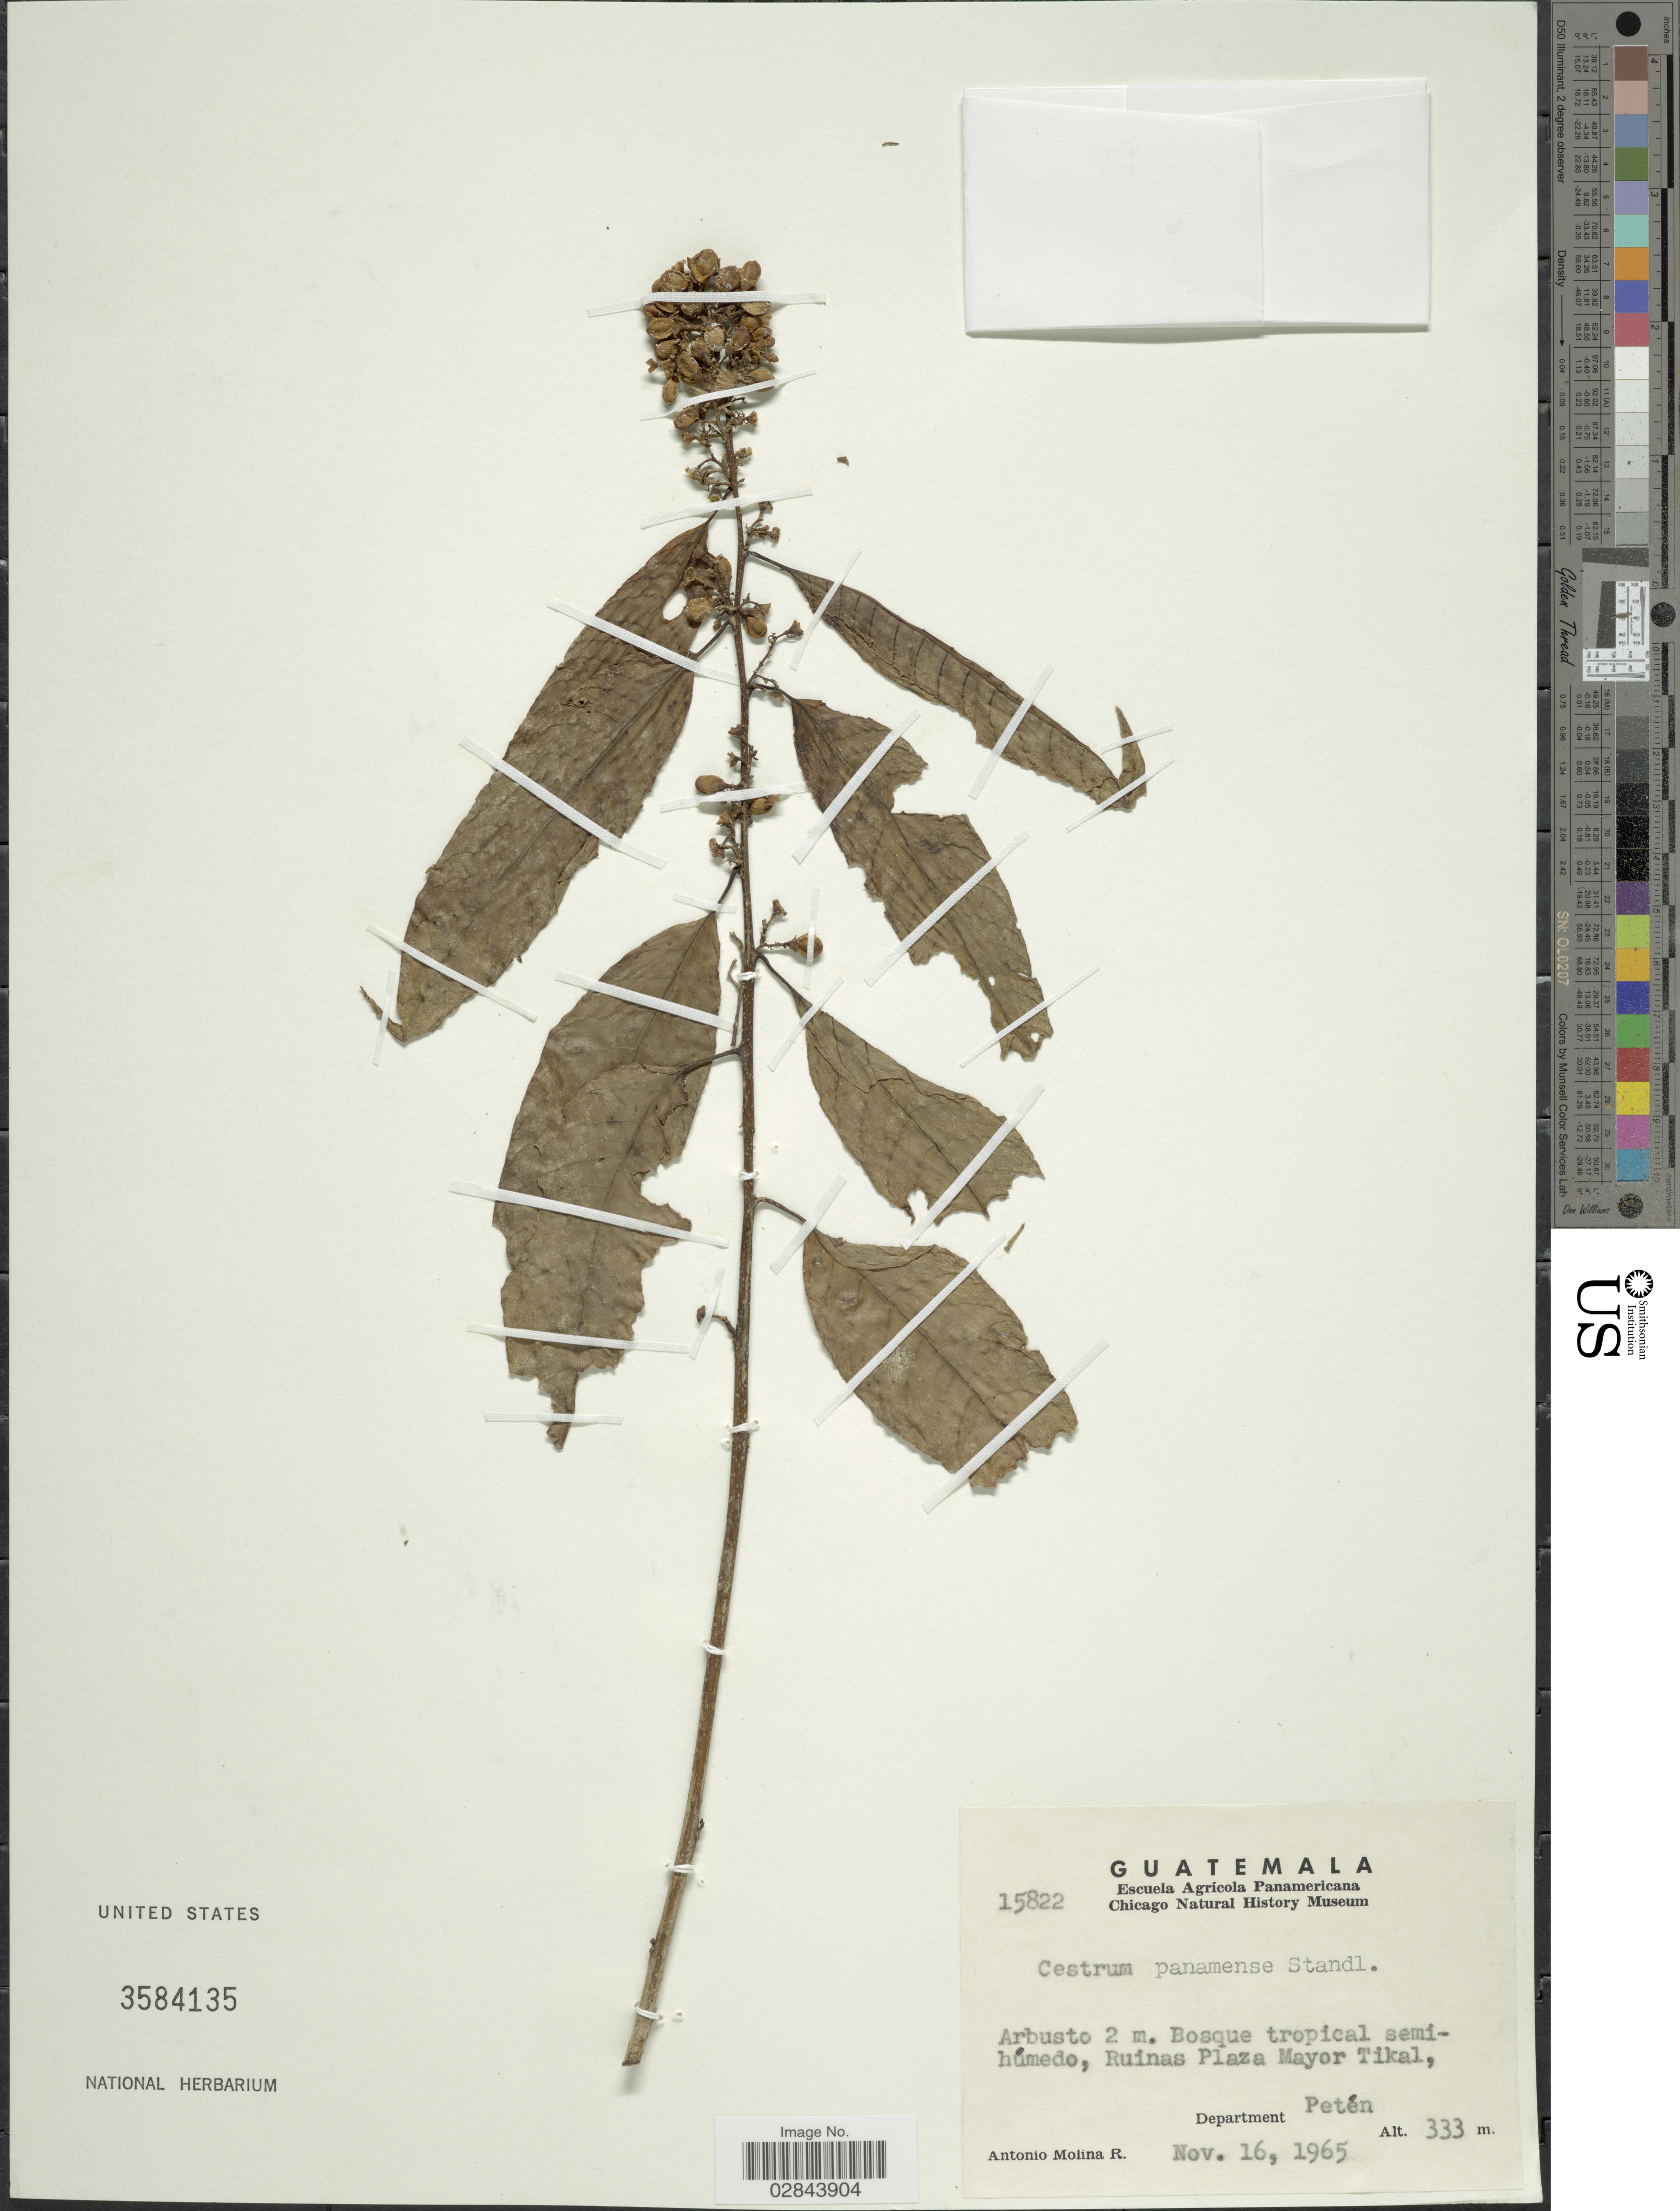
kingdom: Plantae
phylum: Tracheophyta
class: Magnoliopsida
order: Solanales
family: Solanaceae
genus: Cestrum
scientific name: Cestrum racemosum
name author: Ruiz & Pav.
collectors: A. Molina R.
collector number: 15822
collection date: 1965-11-16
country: Guatemala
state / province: El Petén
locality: Ruinas Plaza Mayor Tikal, Department Petén.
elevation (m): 333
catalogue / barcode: US 3584135